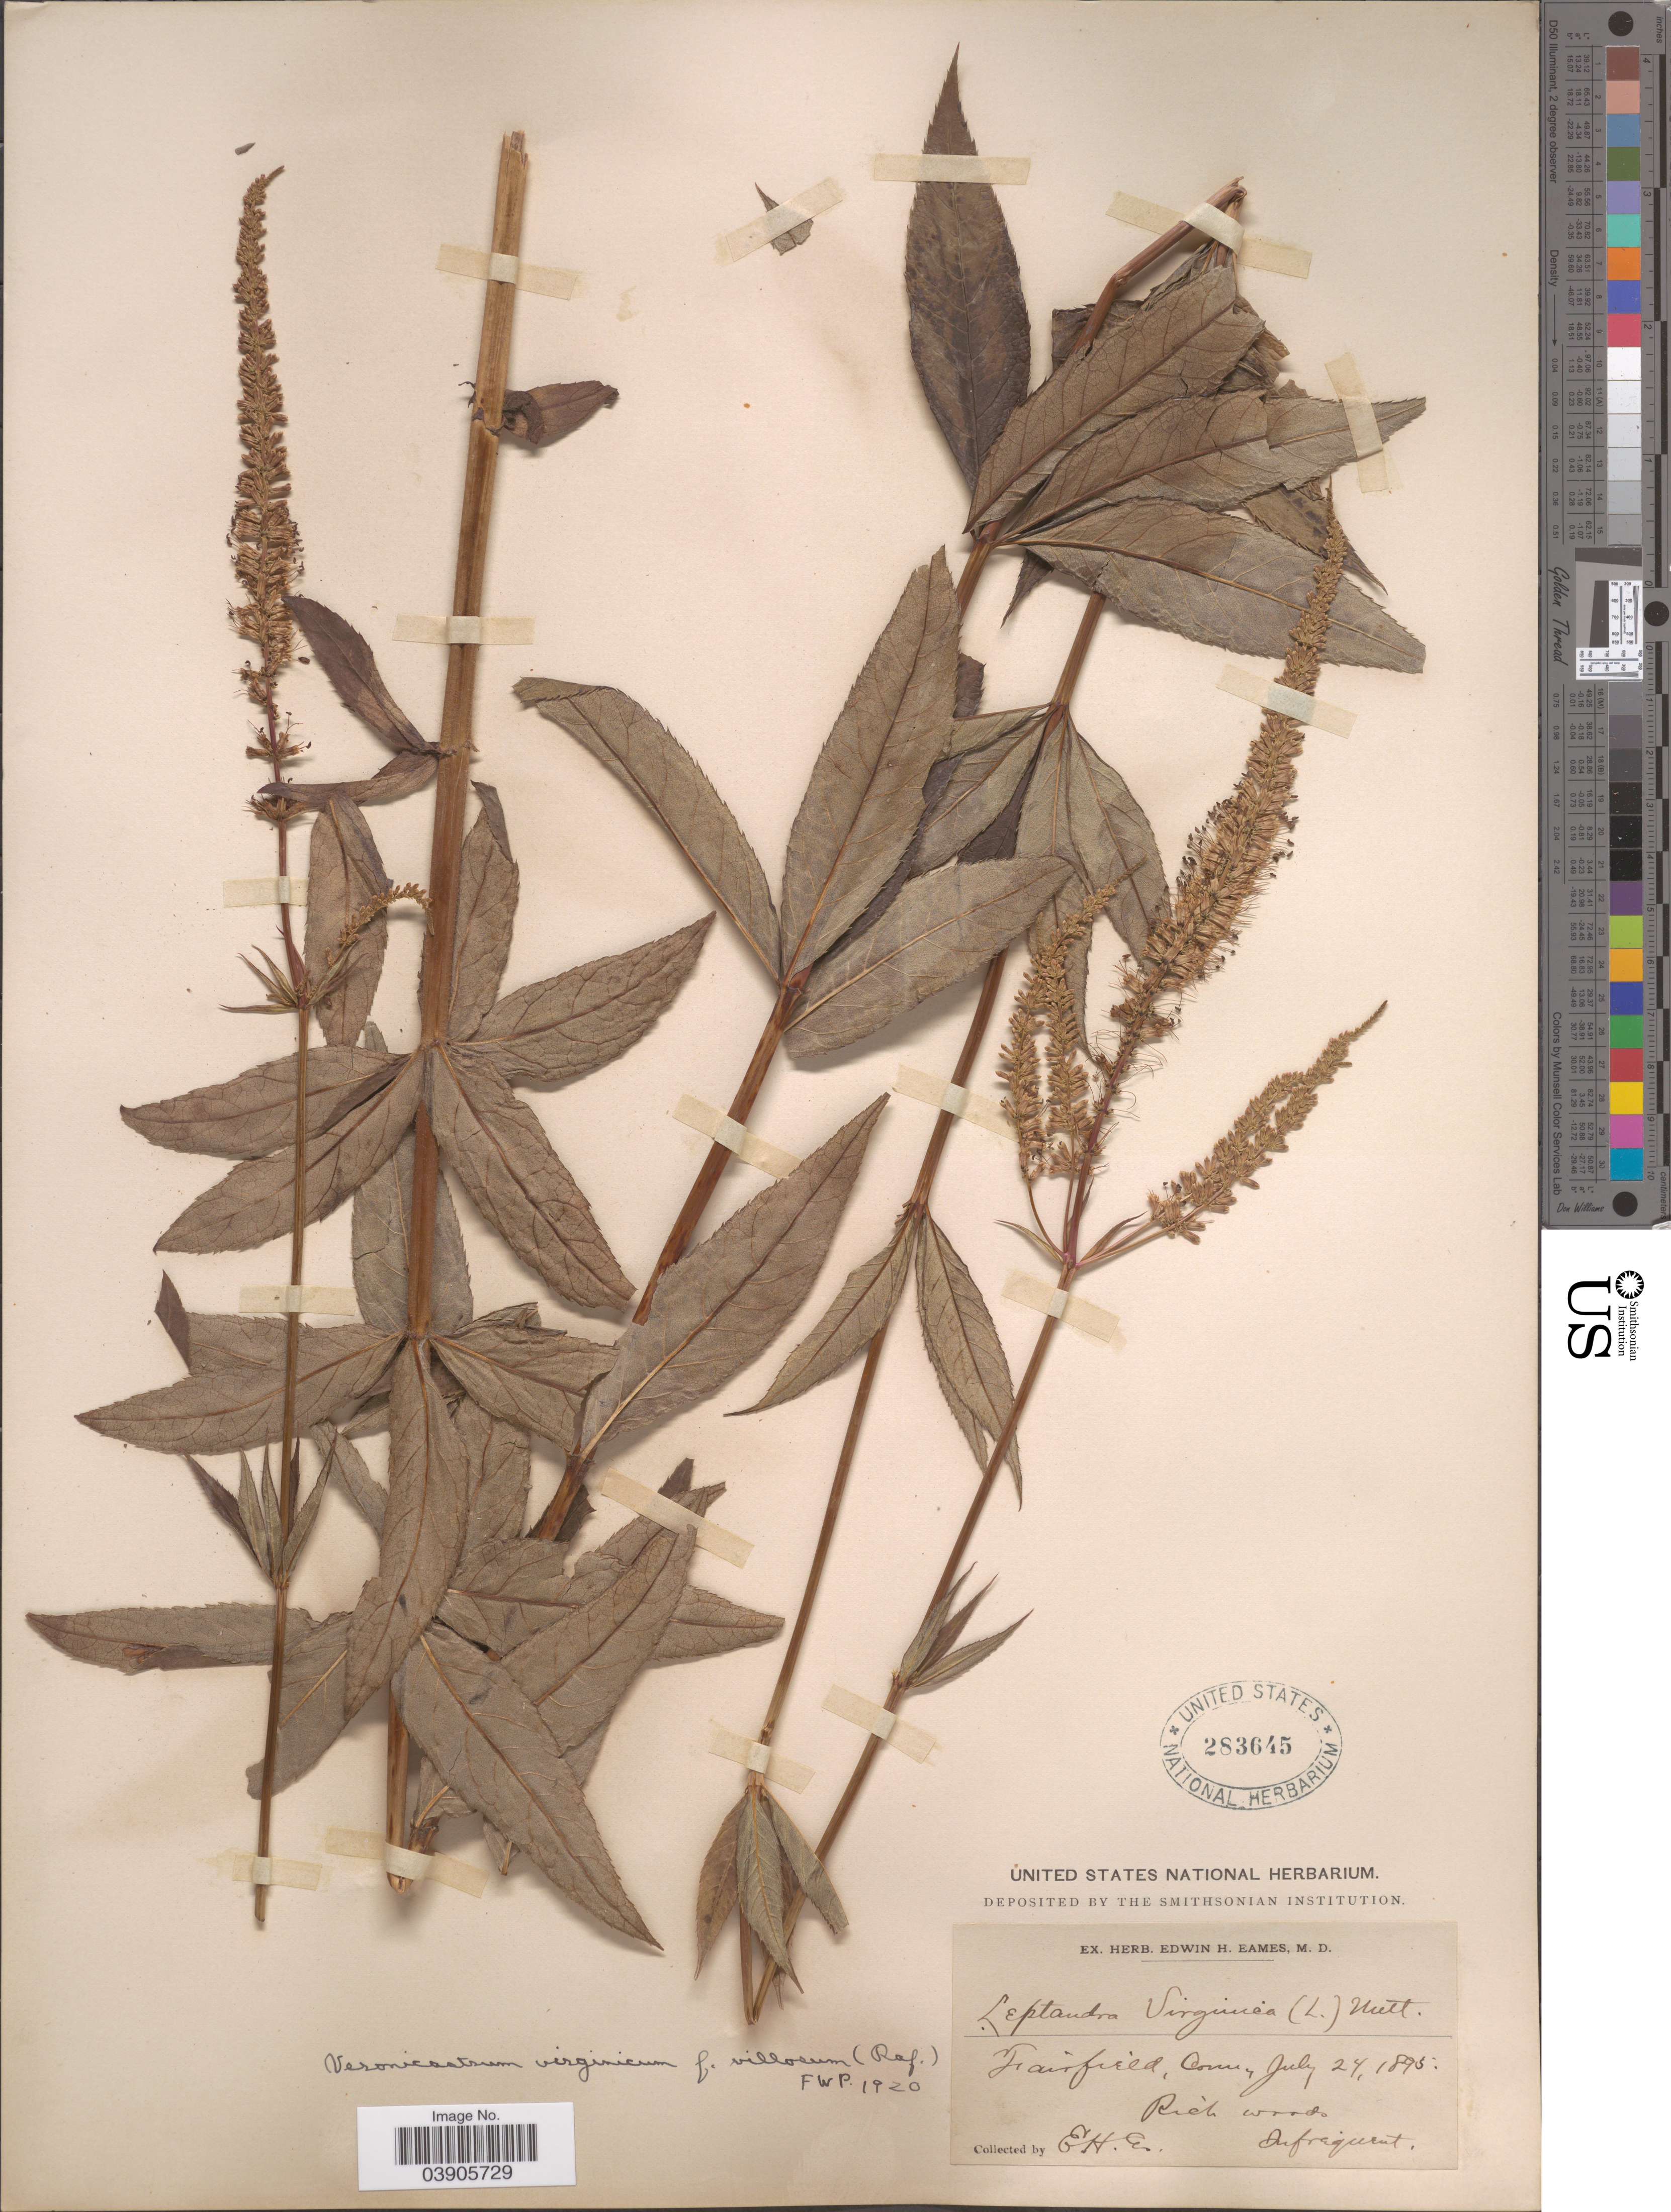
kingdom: Plantae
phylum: Tracheophyta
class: Magnoliopsida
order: Lamiales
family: Plantaginaceae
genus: Veronicastrum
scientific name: Veronicastrum virginicum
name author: (L.) Farw.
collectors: E. H. Eames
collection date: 1895-07-24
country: United States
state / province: Connecticut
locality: Fairfield, Rich woods.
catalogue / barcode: US 283645